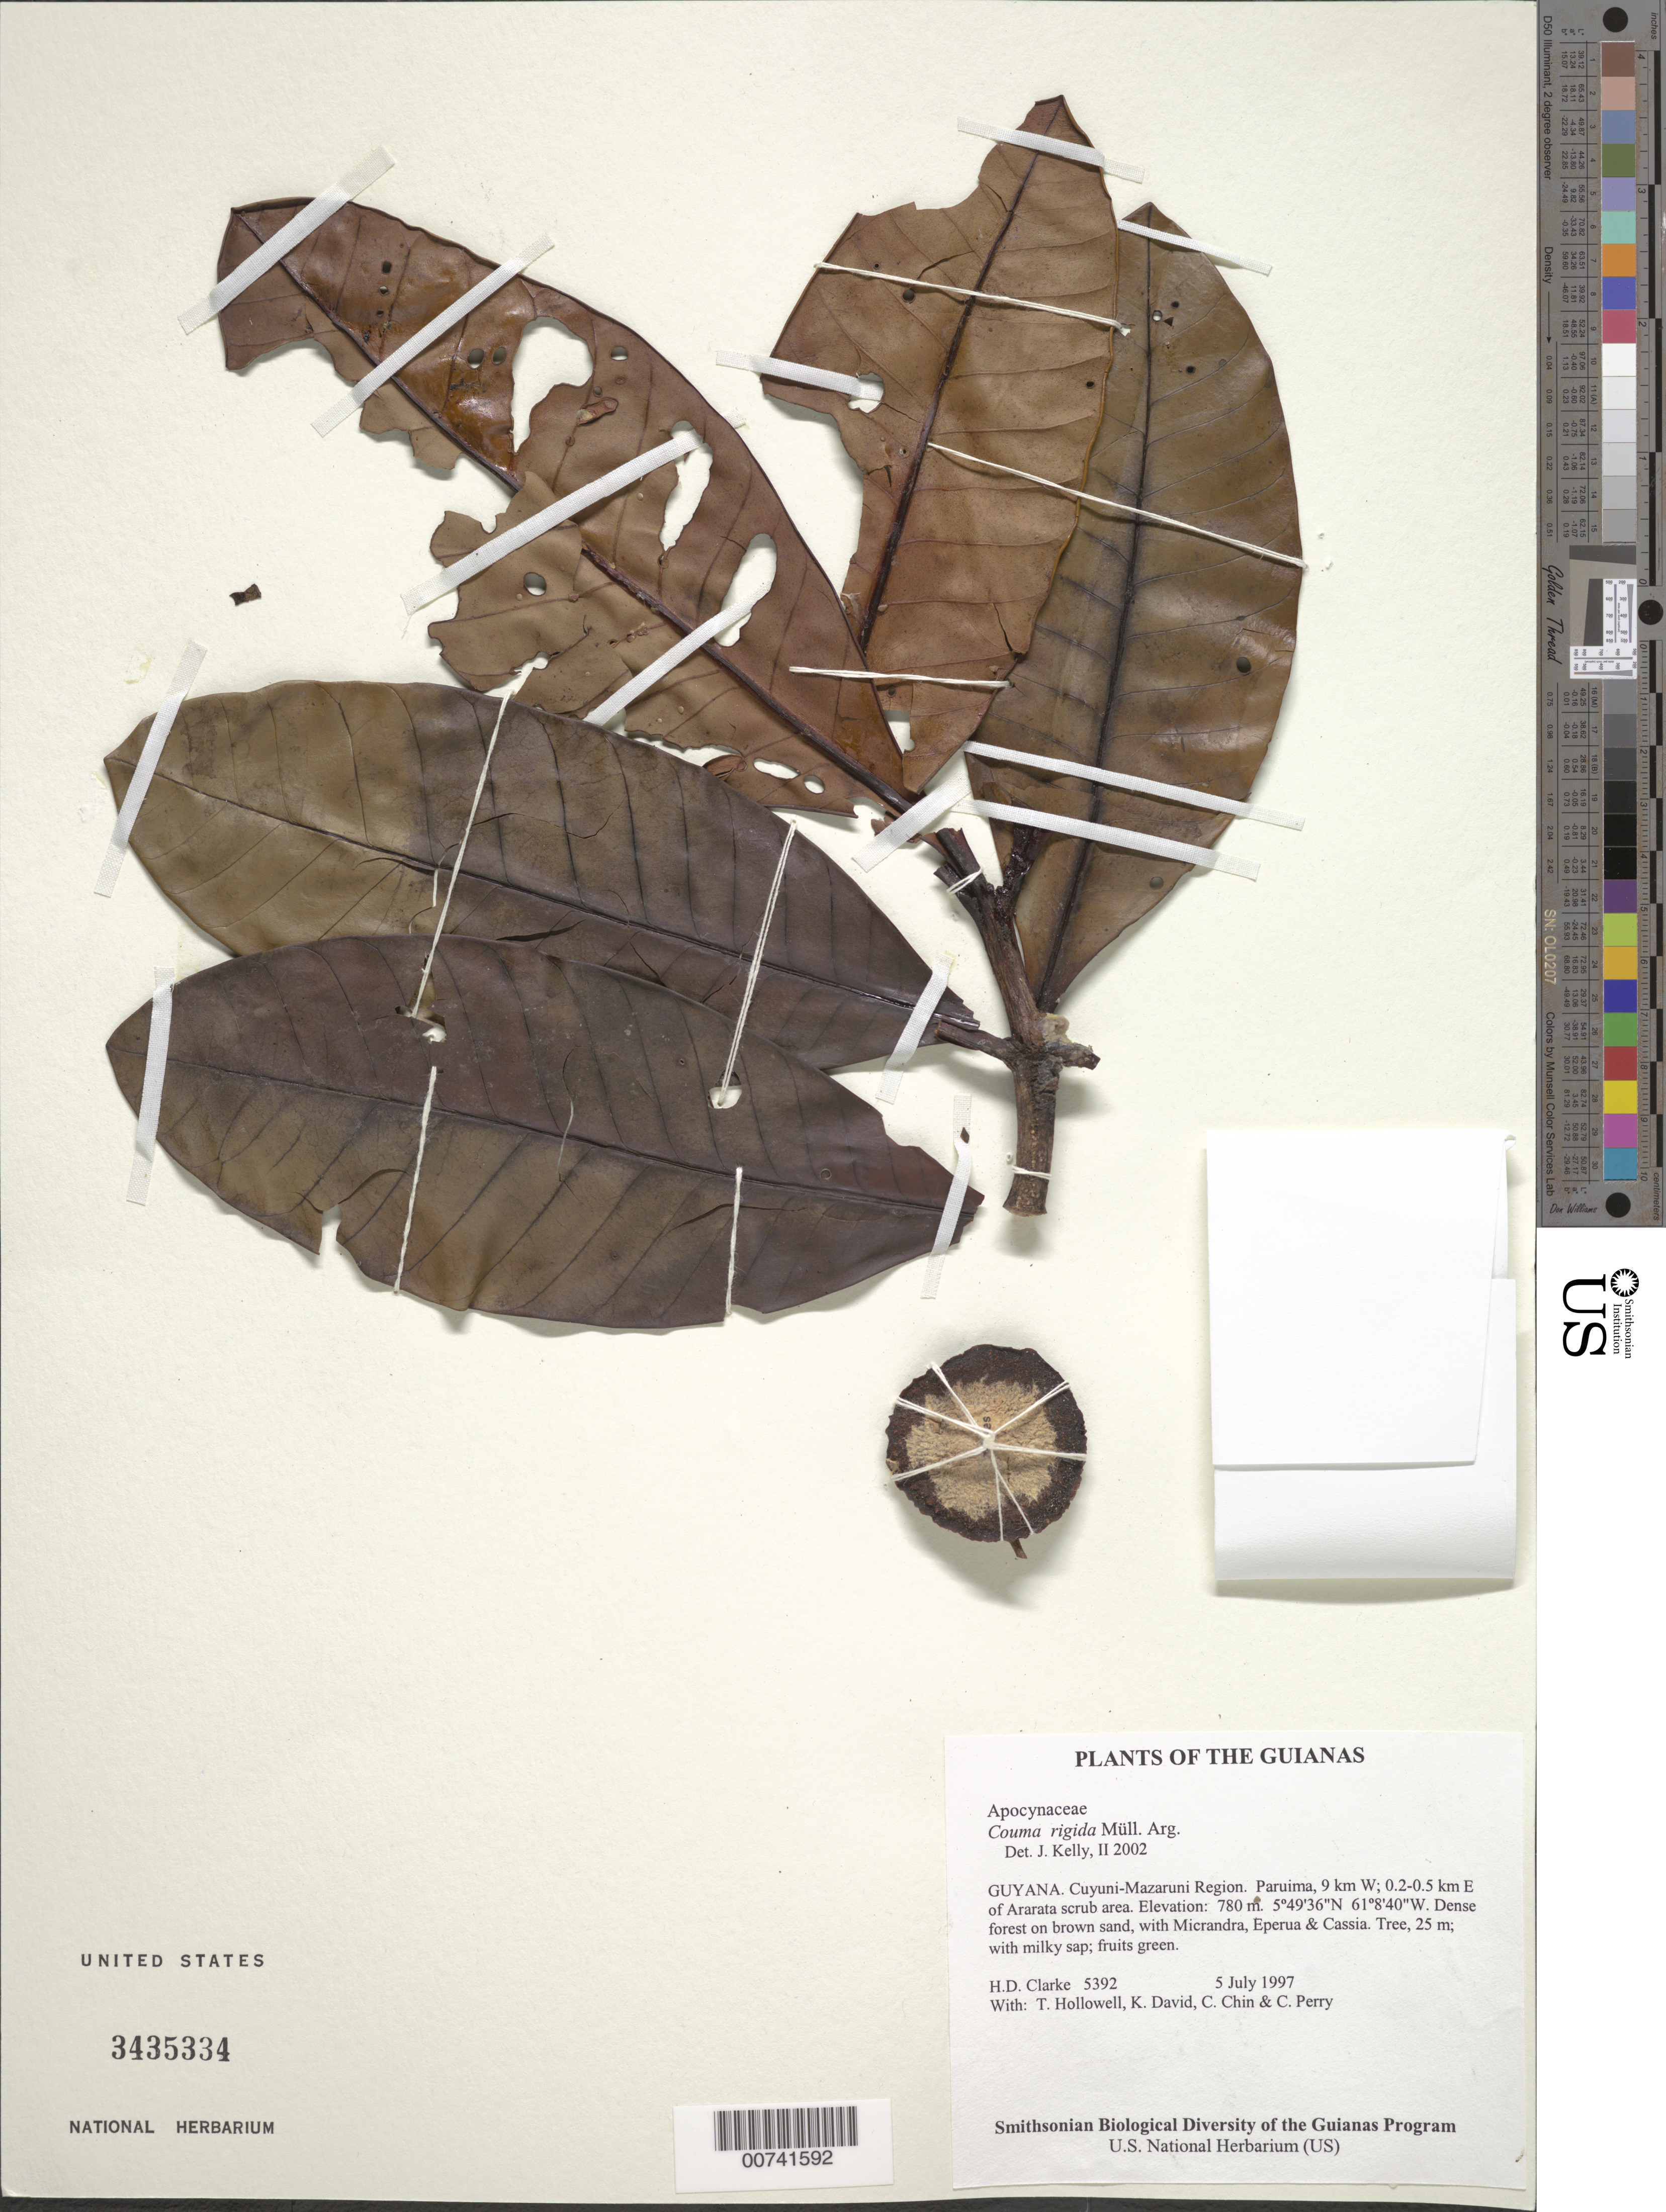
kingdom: Plantae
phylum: Tracheophyta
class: Magnoliopsida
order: Gentianales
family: Apocynaceae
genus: Couma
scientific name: Couma rigida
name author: Müll. Arg.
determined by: Kelly, J.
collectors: H. D. Clarke, T. Hollowell, K. David, C. Chin & C. Perry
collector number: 5392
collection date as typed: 5 July 1997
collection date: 1997-07-05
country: Guyana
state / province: Cuyuni-Mazaruni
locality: Paruima, 9 km W; 0.2-0.5 km E of Ararata scrub area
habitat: Dense forest on brown sand, with Micrandra, Eperua & Cassia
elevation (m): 780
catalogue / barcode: US 3435334